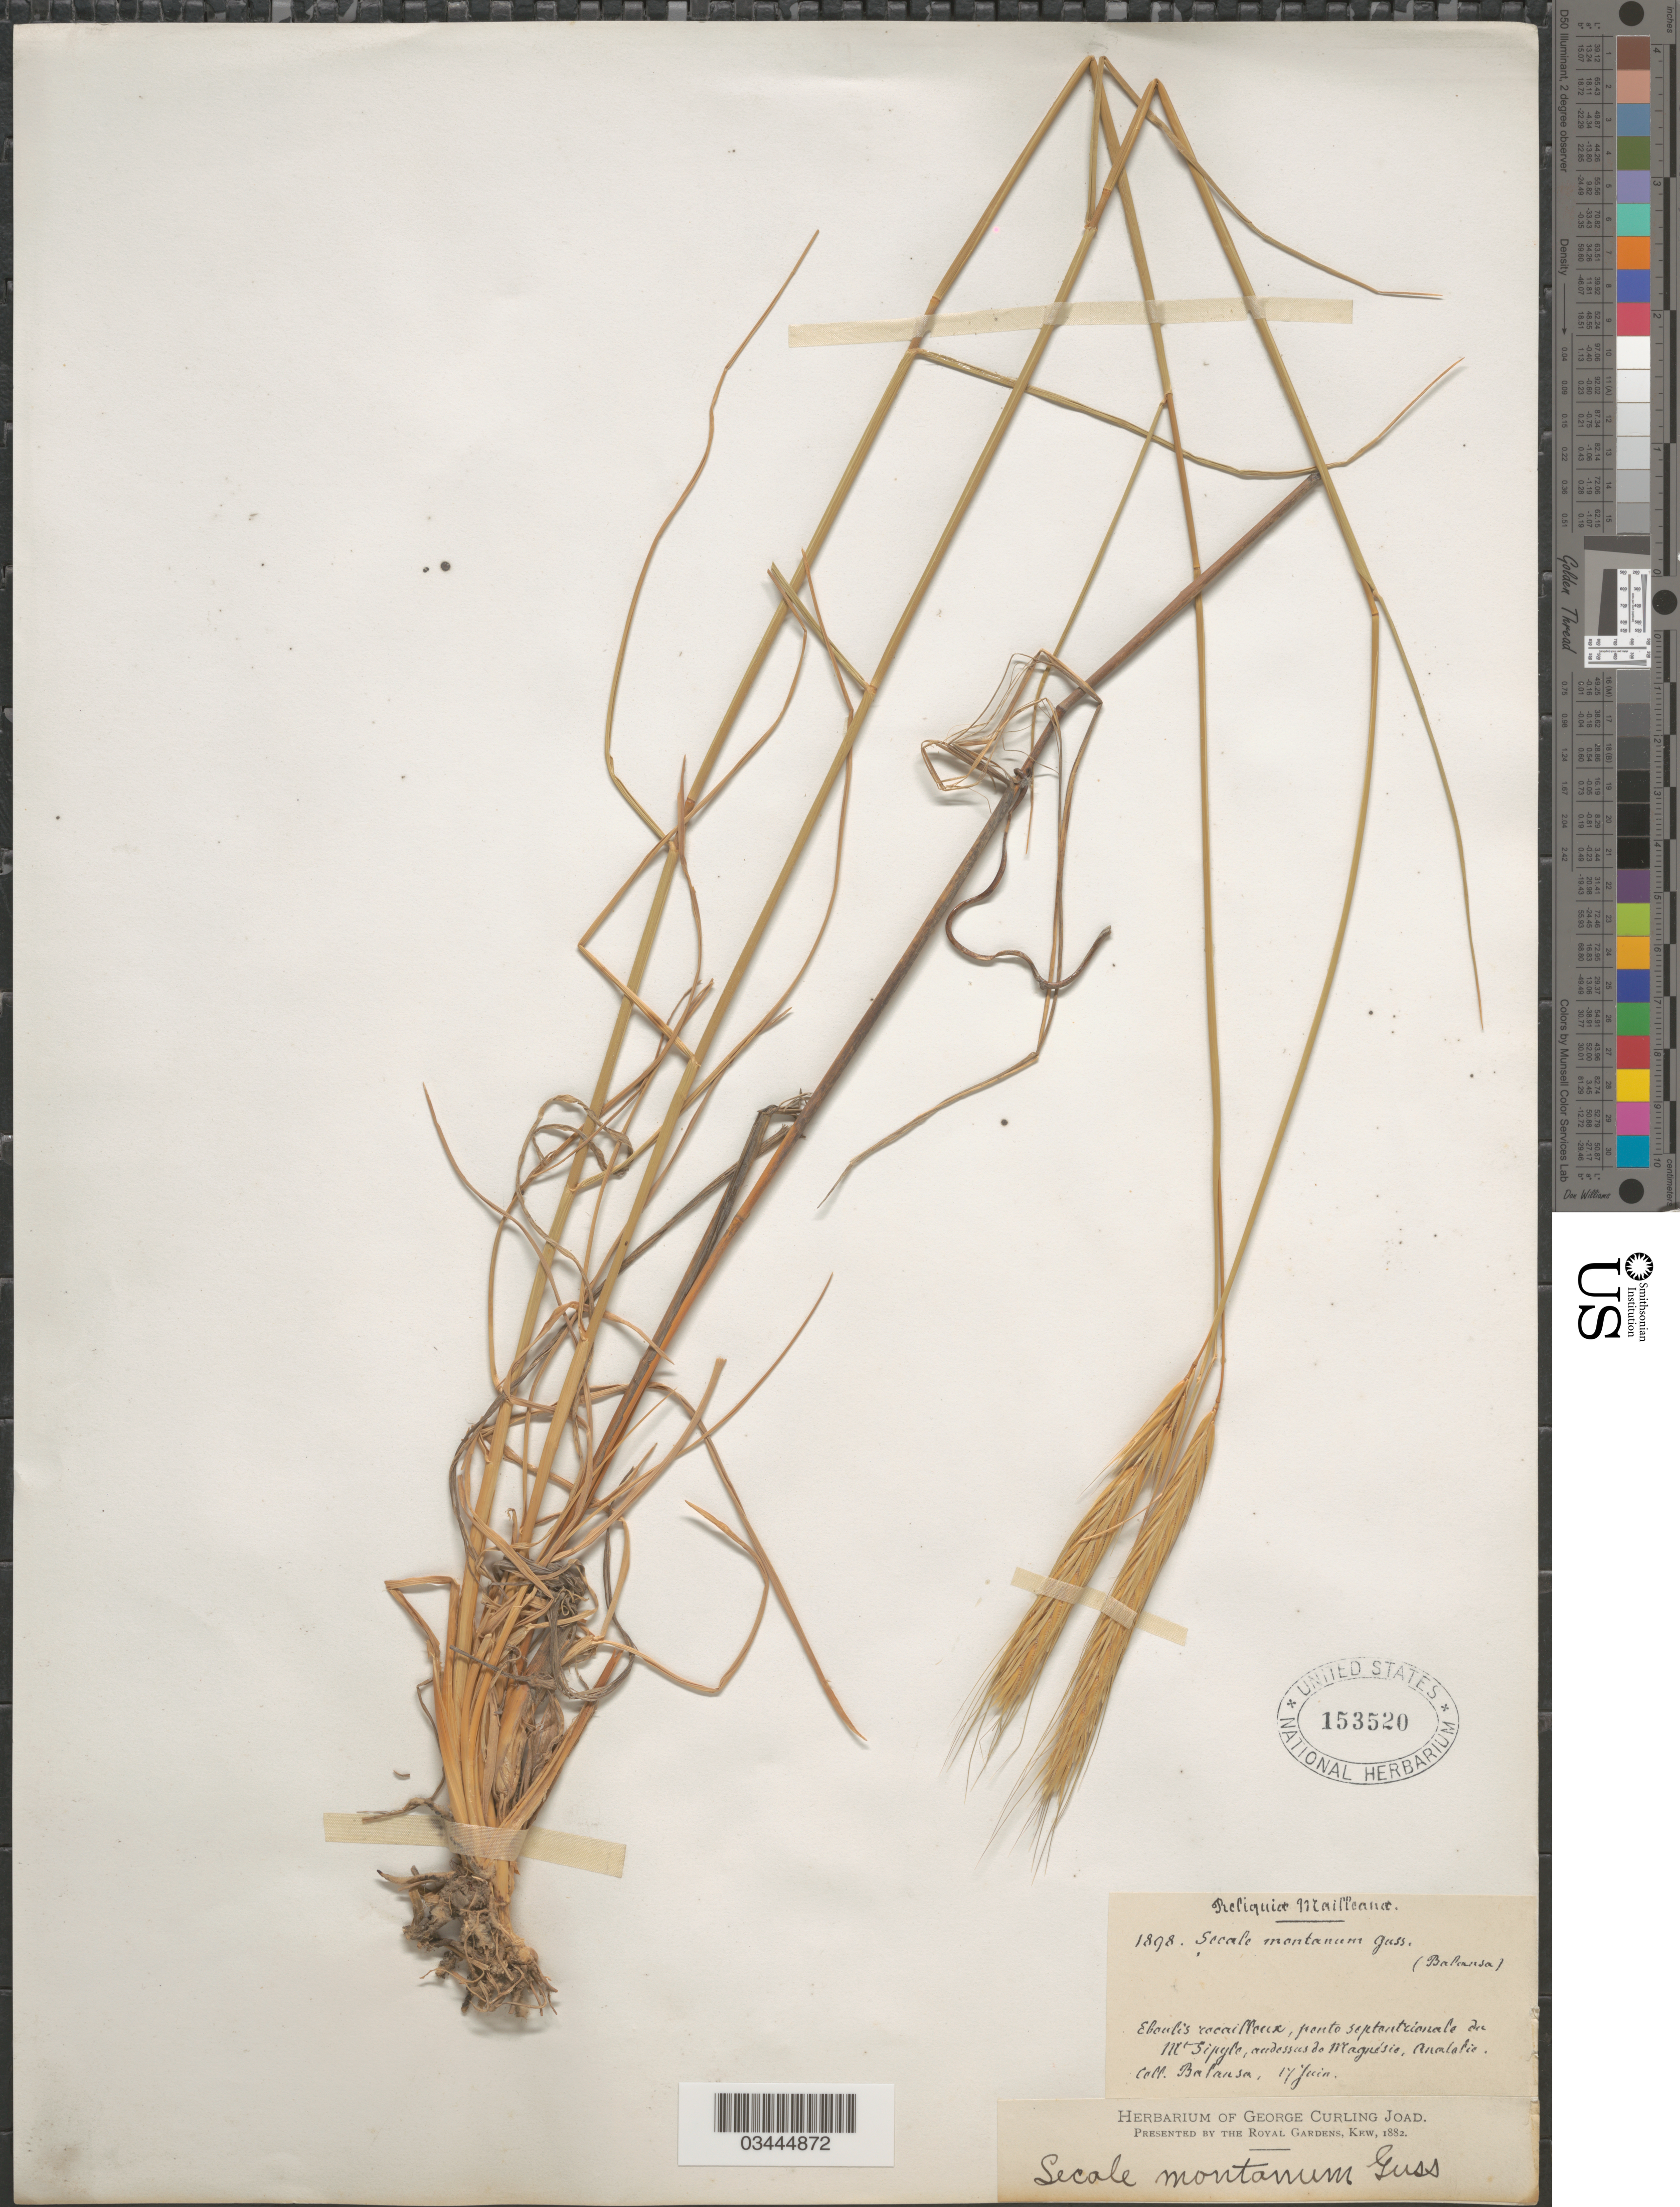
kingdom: Plantae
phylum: Tracheophyta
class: Liliopsida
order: Poales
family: Poaceae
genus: Secale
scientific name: Secale montanum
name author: Gussone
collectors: -. Balansa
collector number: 1898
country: Turkey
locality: Eboulis rocailleux, pente septentrionale du Mt Sipyle, audessus do Magnésie, Anatolie.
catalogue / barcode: US 153520